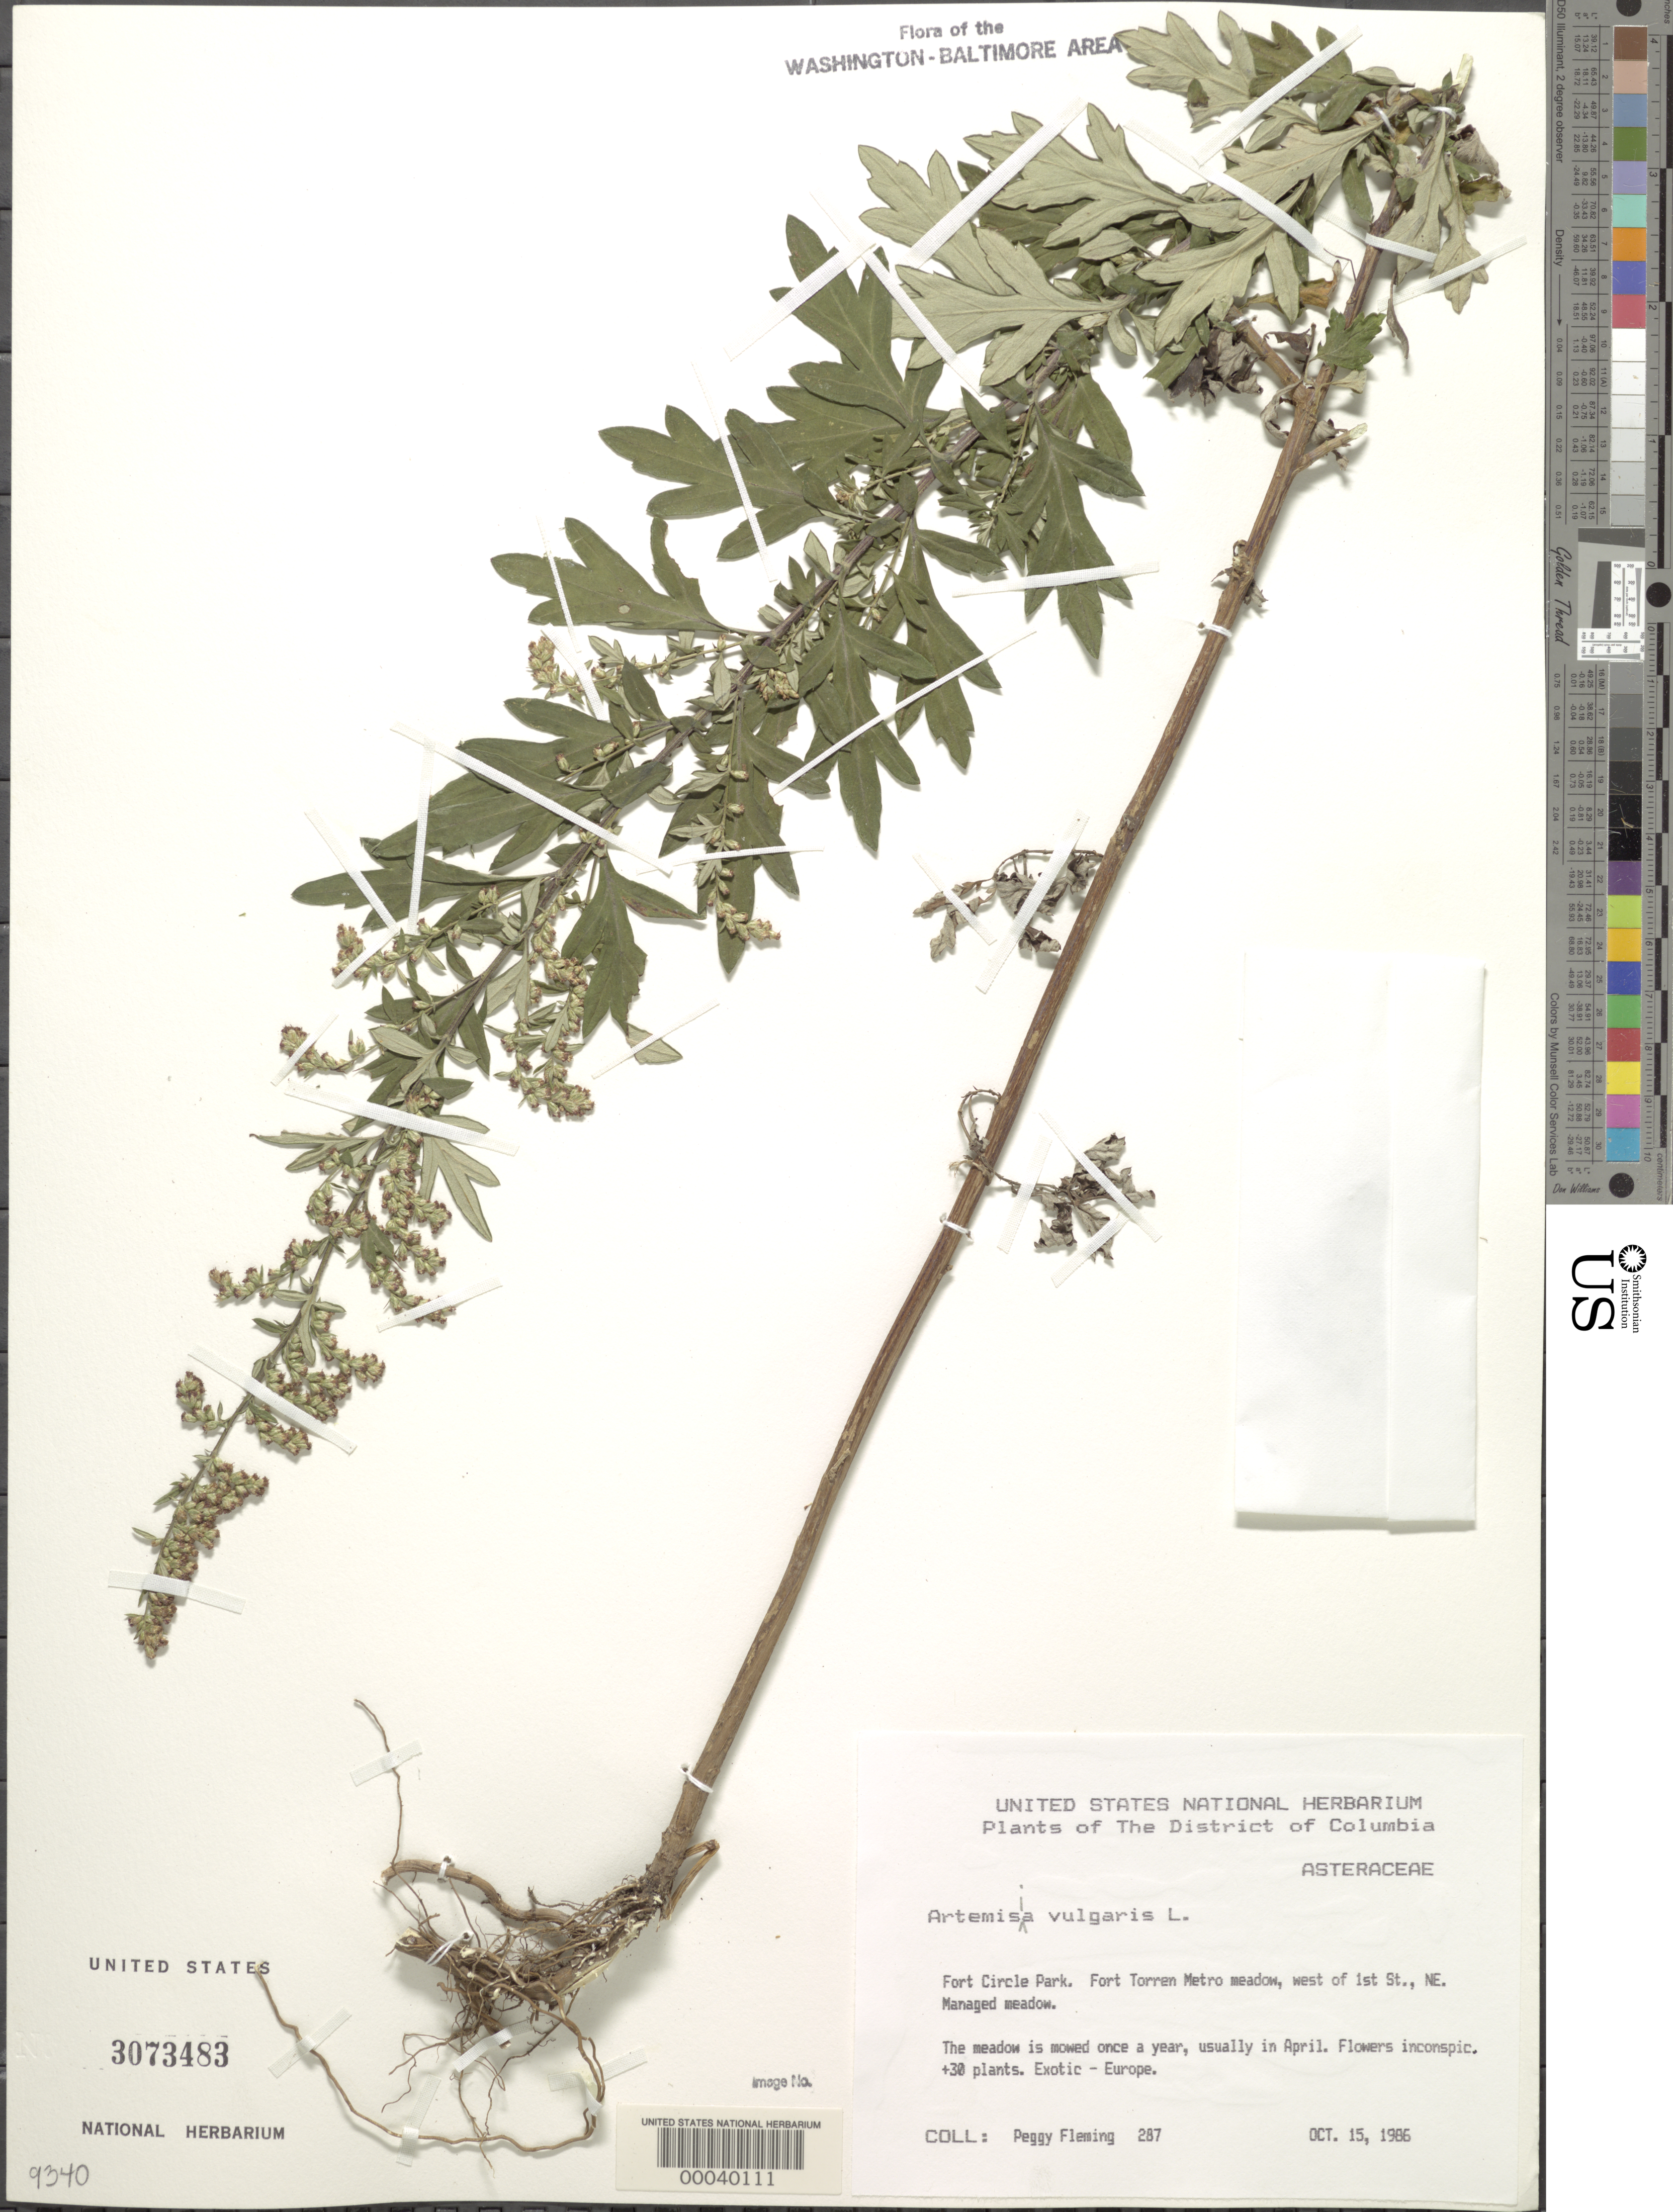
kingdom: Plantae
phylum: Tracheophyta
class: Magnoliopsida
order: Asterales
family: Asteraceae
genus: Artemisia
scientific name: Artemisia vulgaris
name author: L.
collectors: P. Fleming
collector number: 287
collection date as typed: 15 Oct 1986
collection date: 1986-10-15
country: United States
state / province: District of Columbia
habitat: Managed meadow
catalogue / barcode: US 3073483